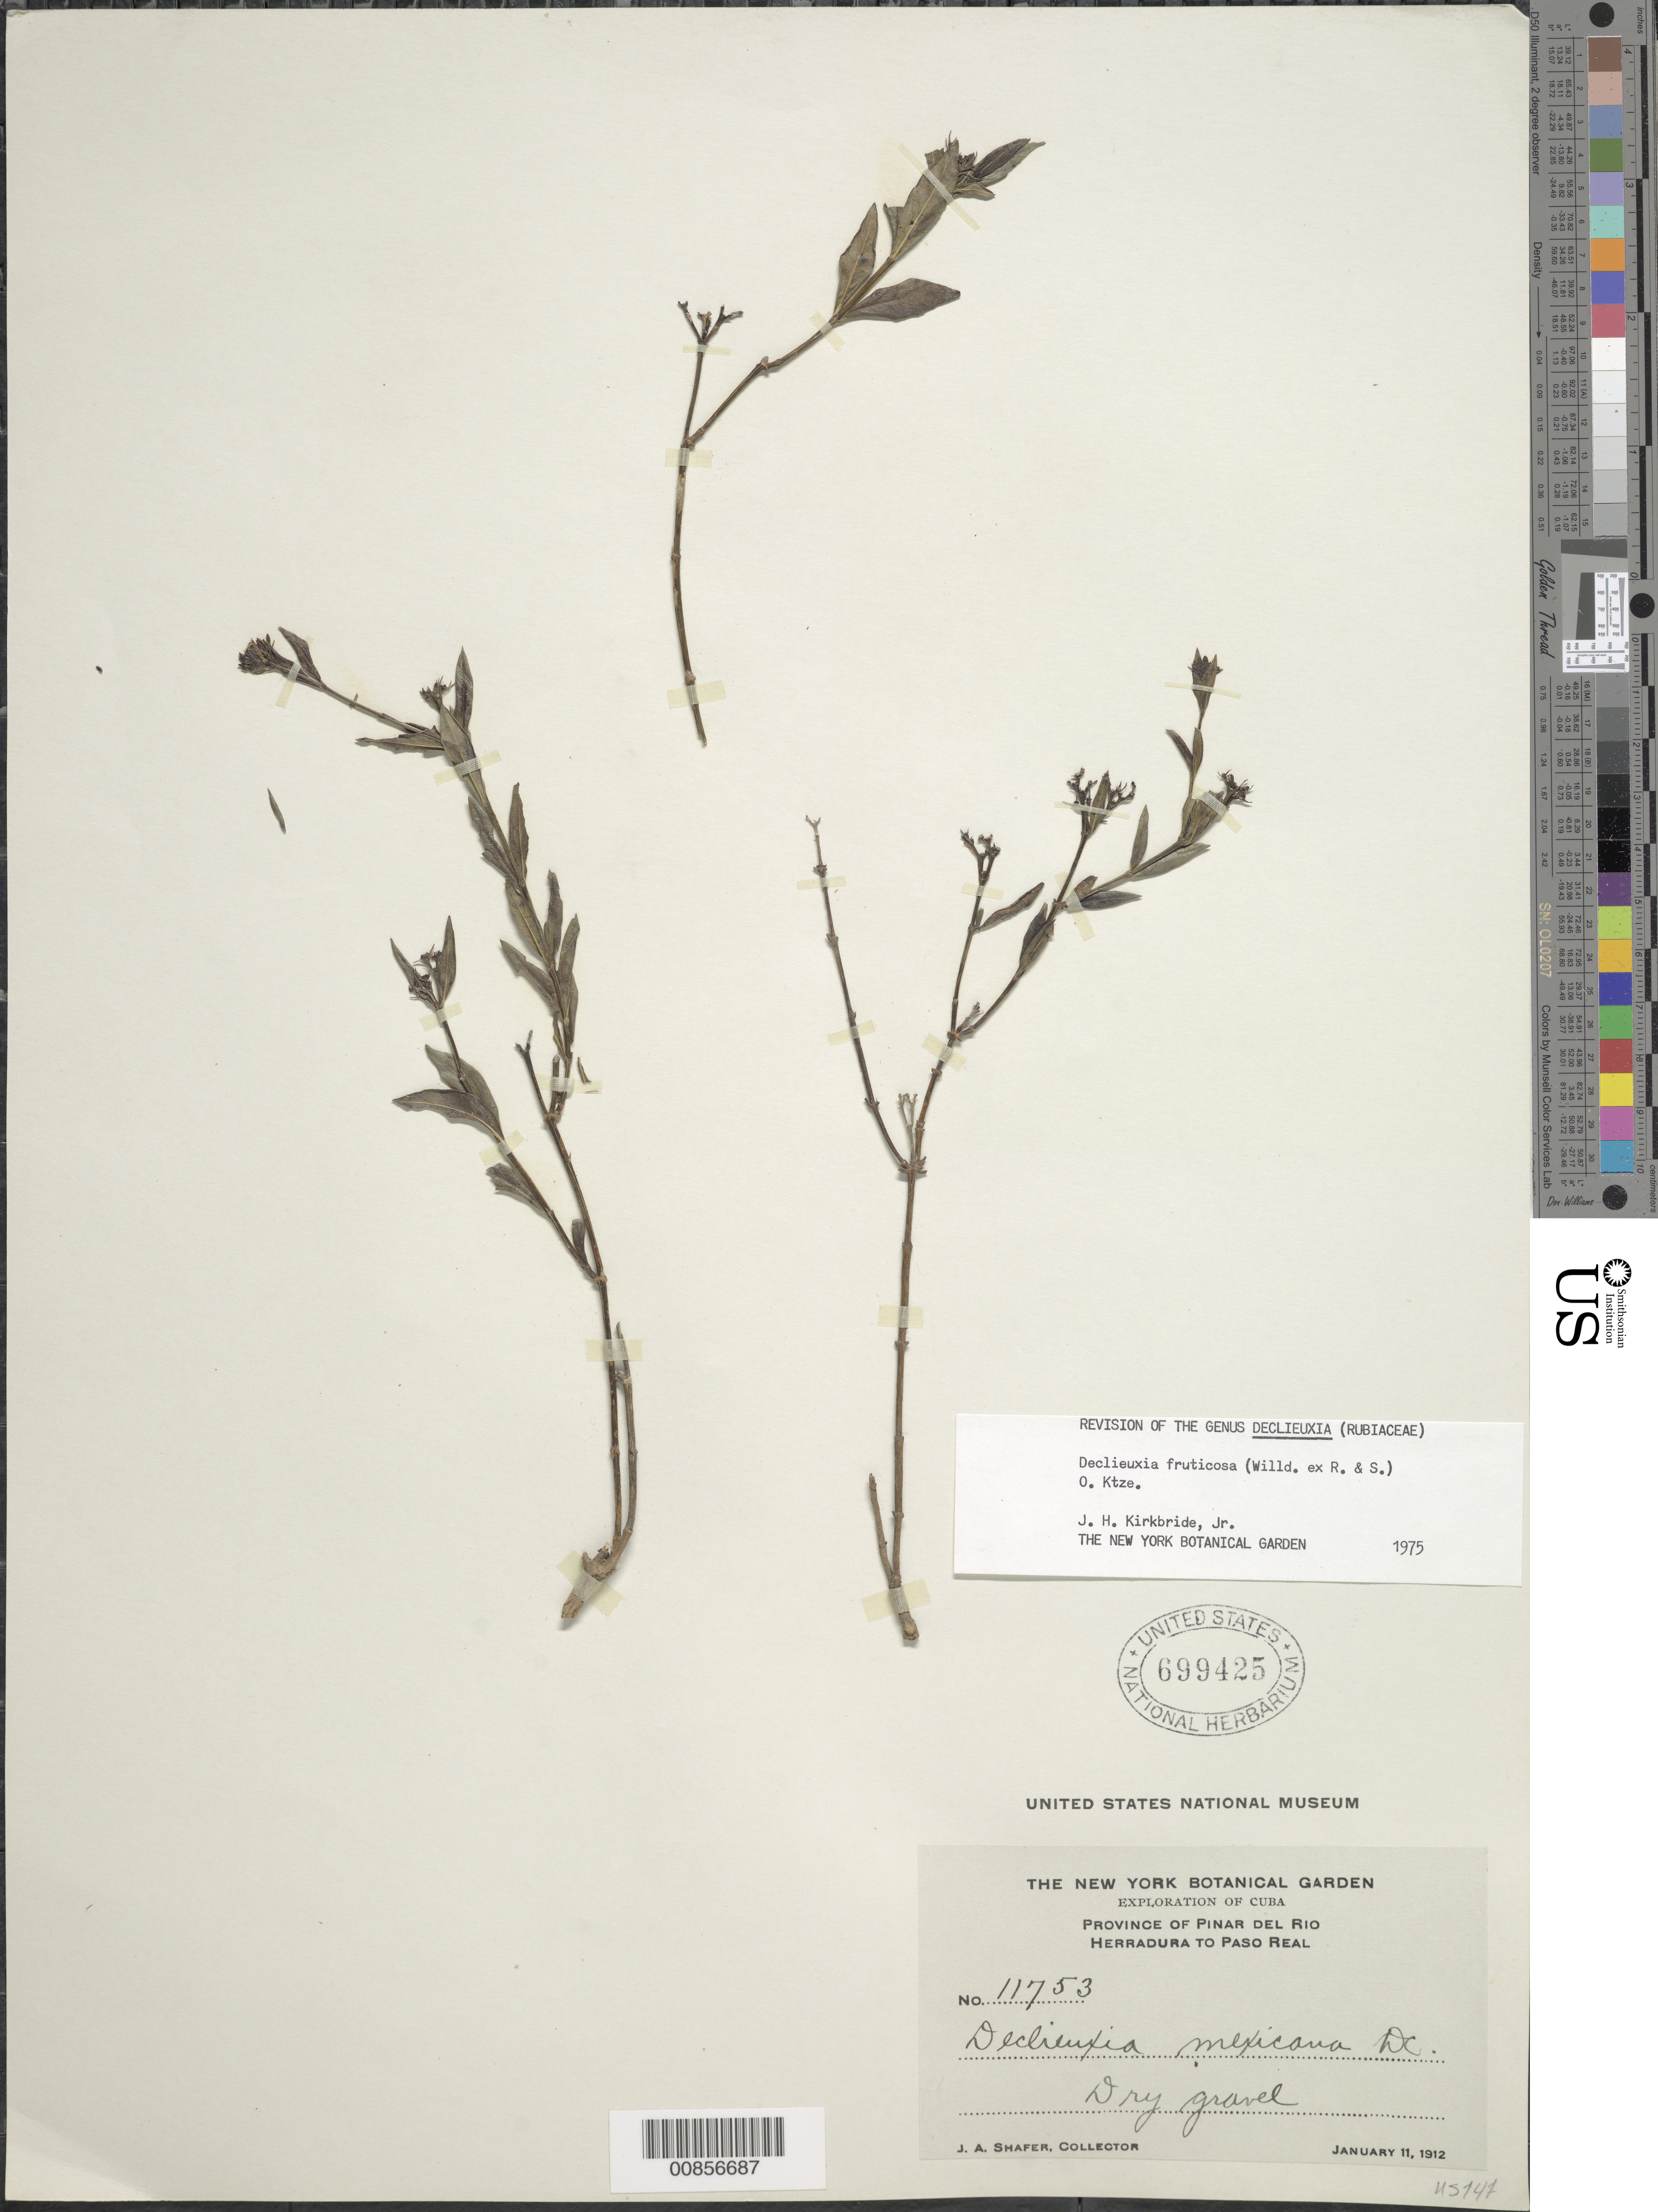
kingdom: Plantae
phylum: Tracheophyta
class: Magnoliopsida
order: Gentianales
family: Rubiaceae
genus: Declieuxia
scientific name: Declieuxia fruticosa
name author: (Willd. ex Roem. & Schult.) Kuntze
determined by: Kirkbride, J. H.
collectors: J. A. Shafer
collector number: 11753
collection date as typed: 11 Jan 1912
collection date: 1912-01-11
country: Cuba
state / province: Pinar del Río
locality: Herradura to Paso Real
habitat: Dry ground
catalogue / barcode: US 699425